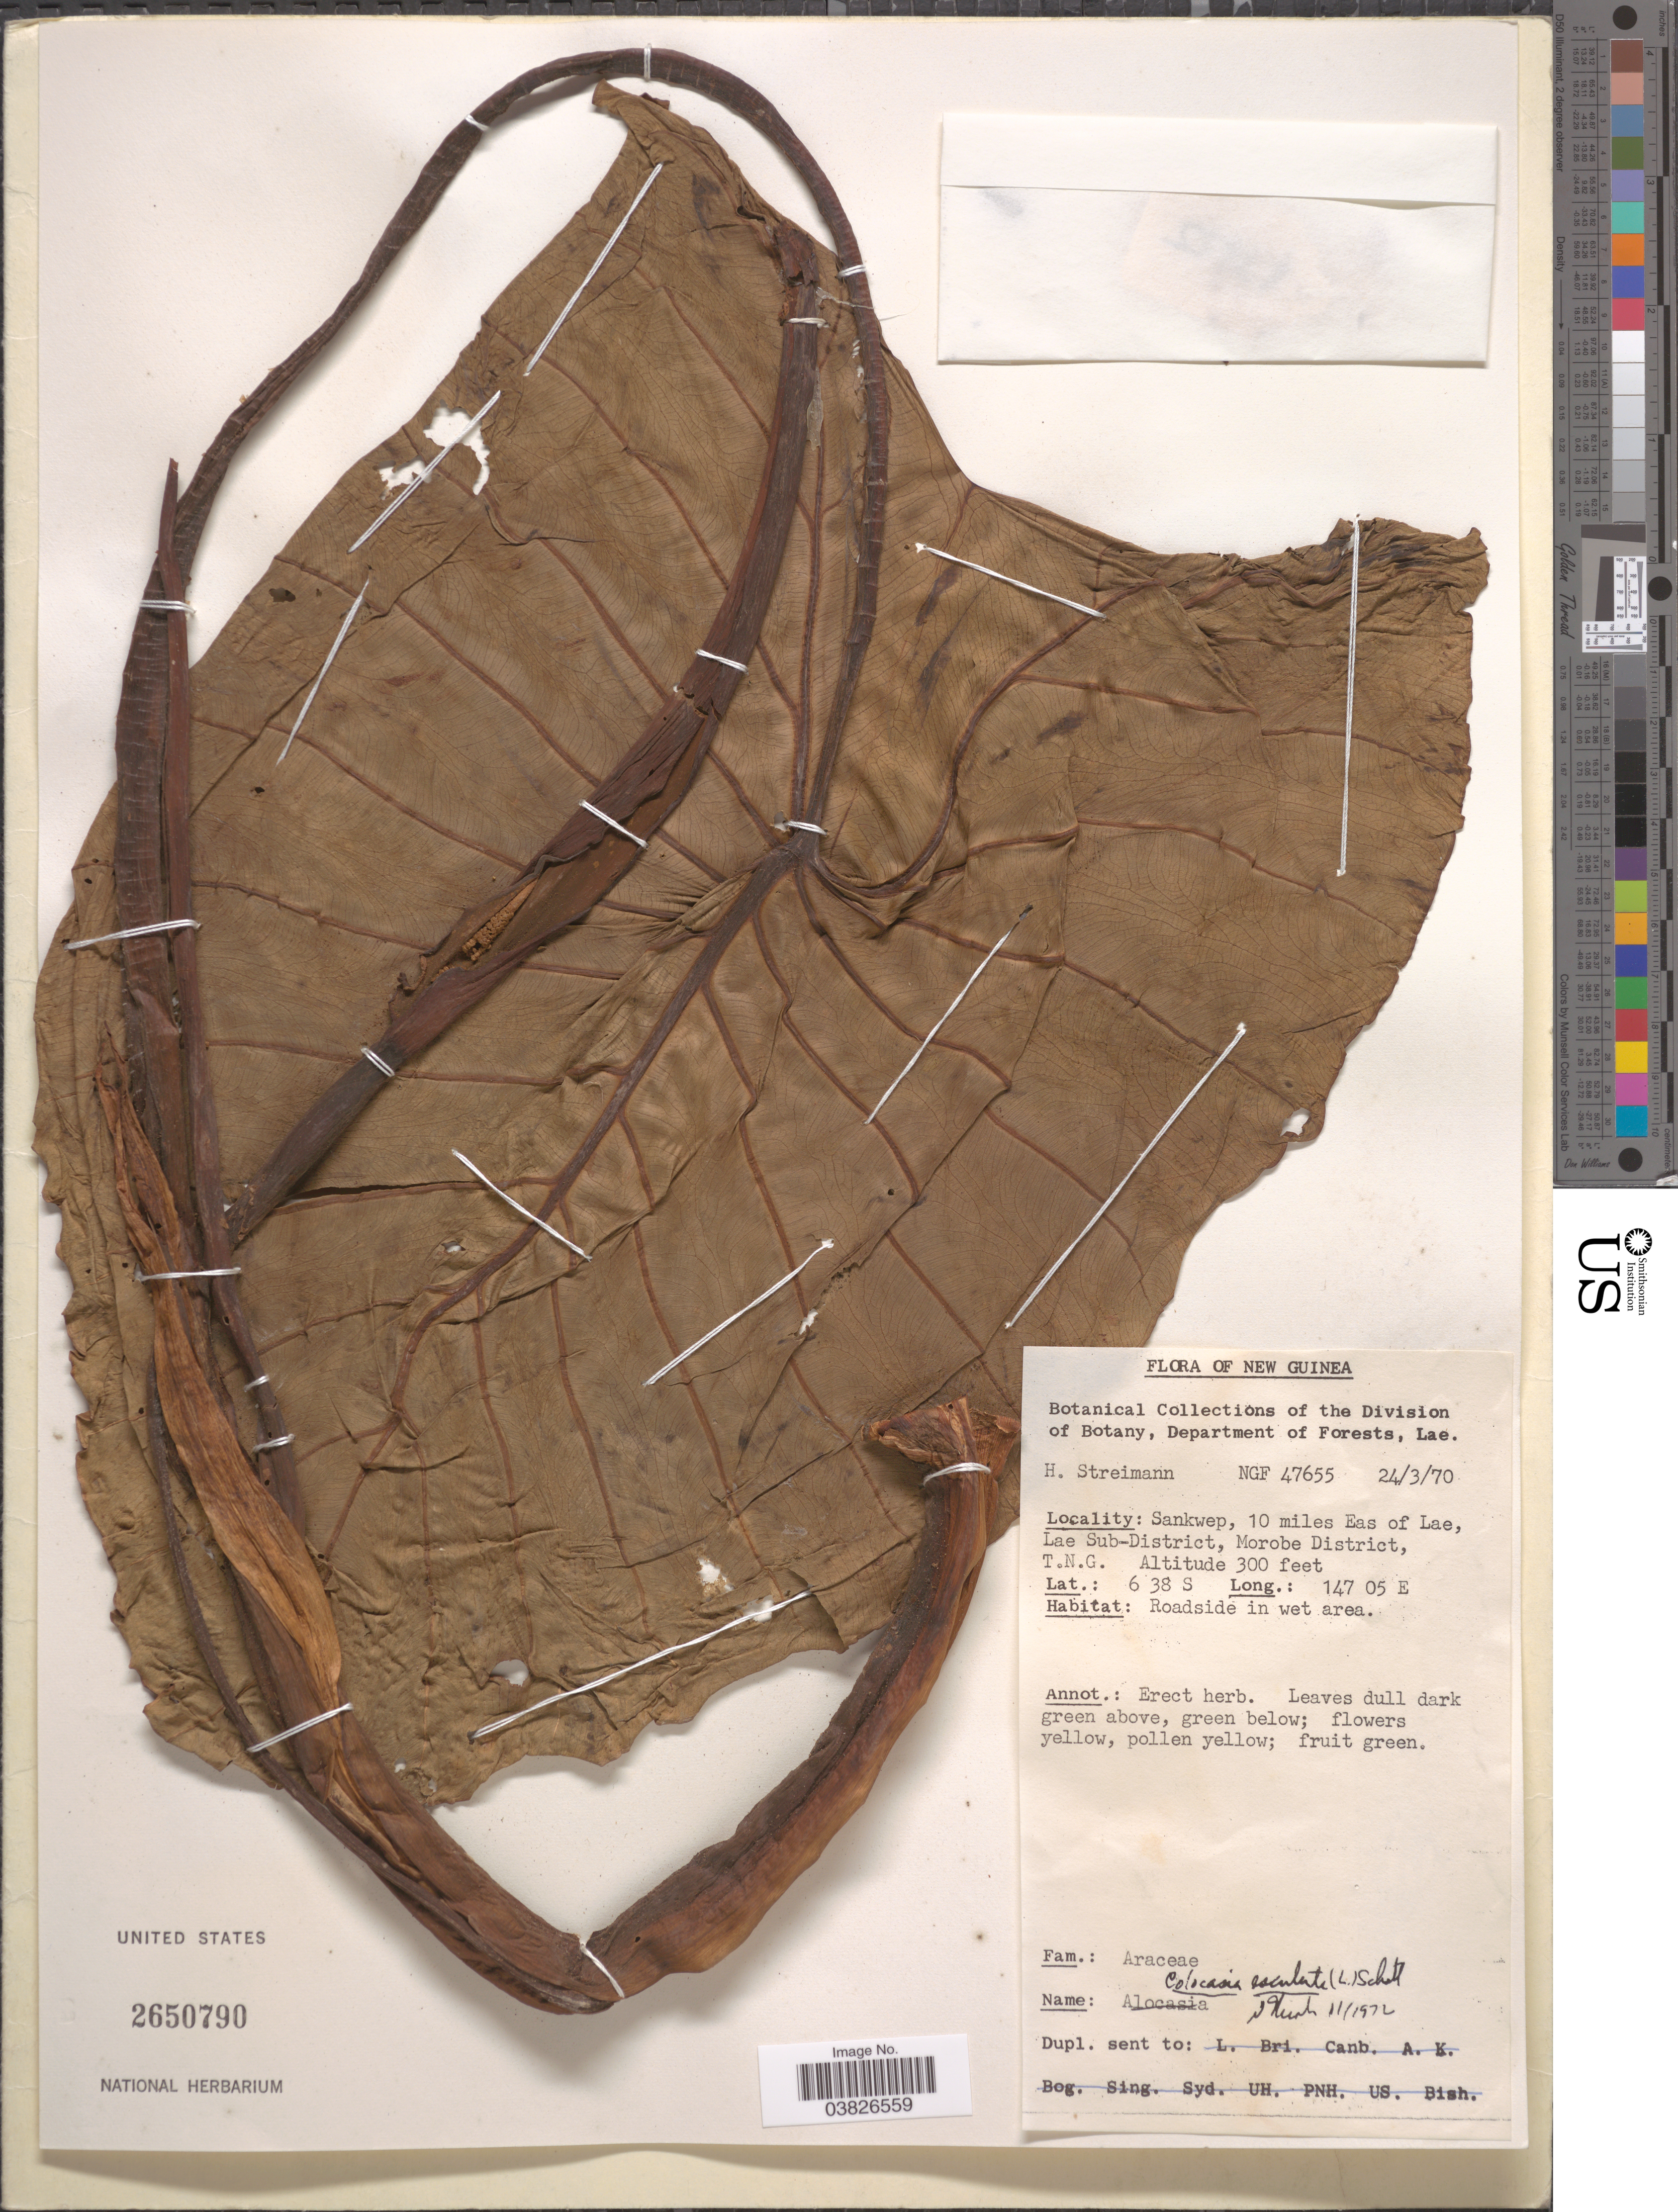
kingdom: Plantae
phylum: Tracheophyta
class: Liliopsida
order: Alismatales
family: Araceae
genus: Colocasia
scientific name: Colocasia esculenta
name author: (L.) Schott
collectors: H. Streimann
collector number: NGF 47655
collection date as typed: Transcribed d/m/y: 24/3/70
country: Papua New Guinea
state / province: Morobe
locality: New Guinea. Sankwep, 10 miles Eas of Lae, Lae Sub-District, Morobe District, T.N.G.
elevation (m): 91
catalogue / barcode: US 2650790